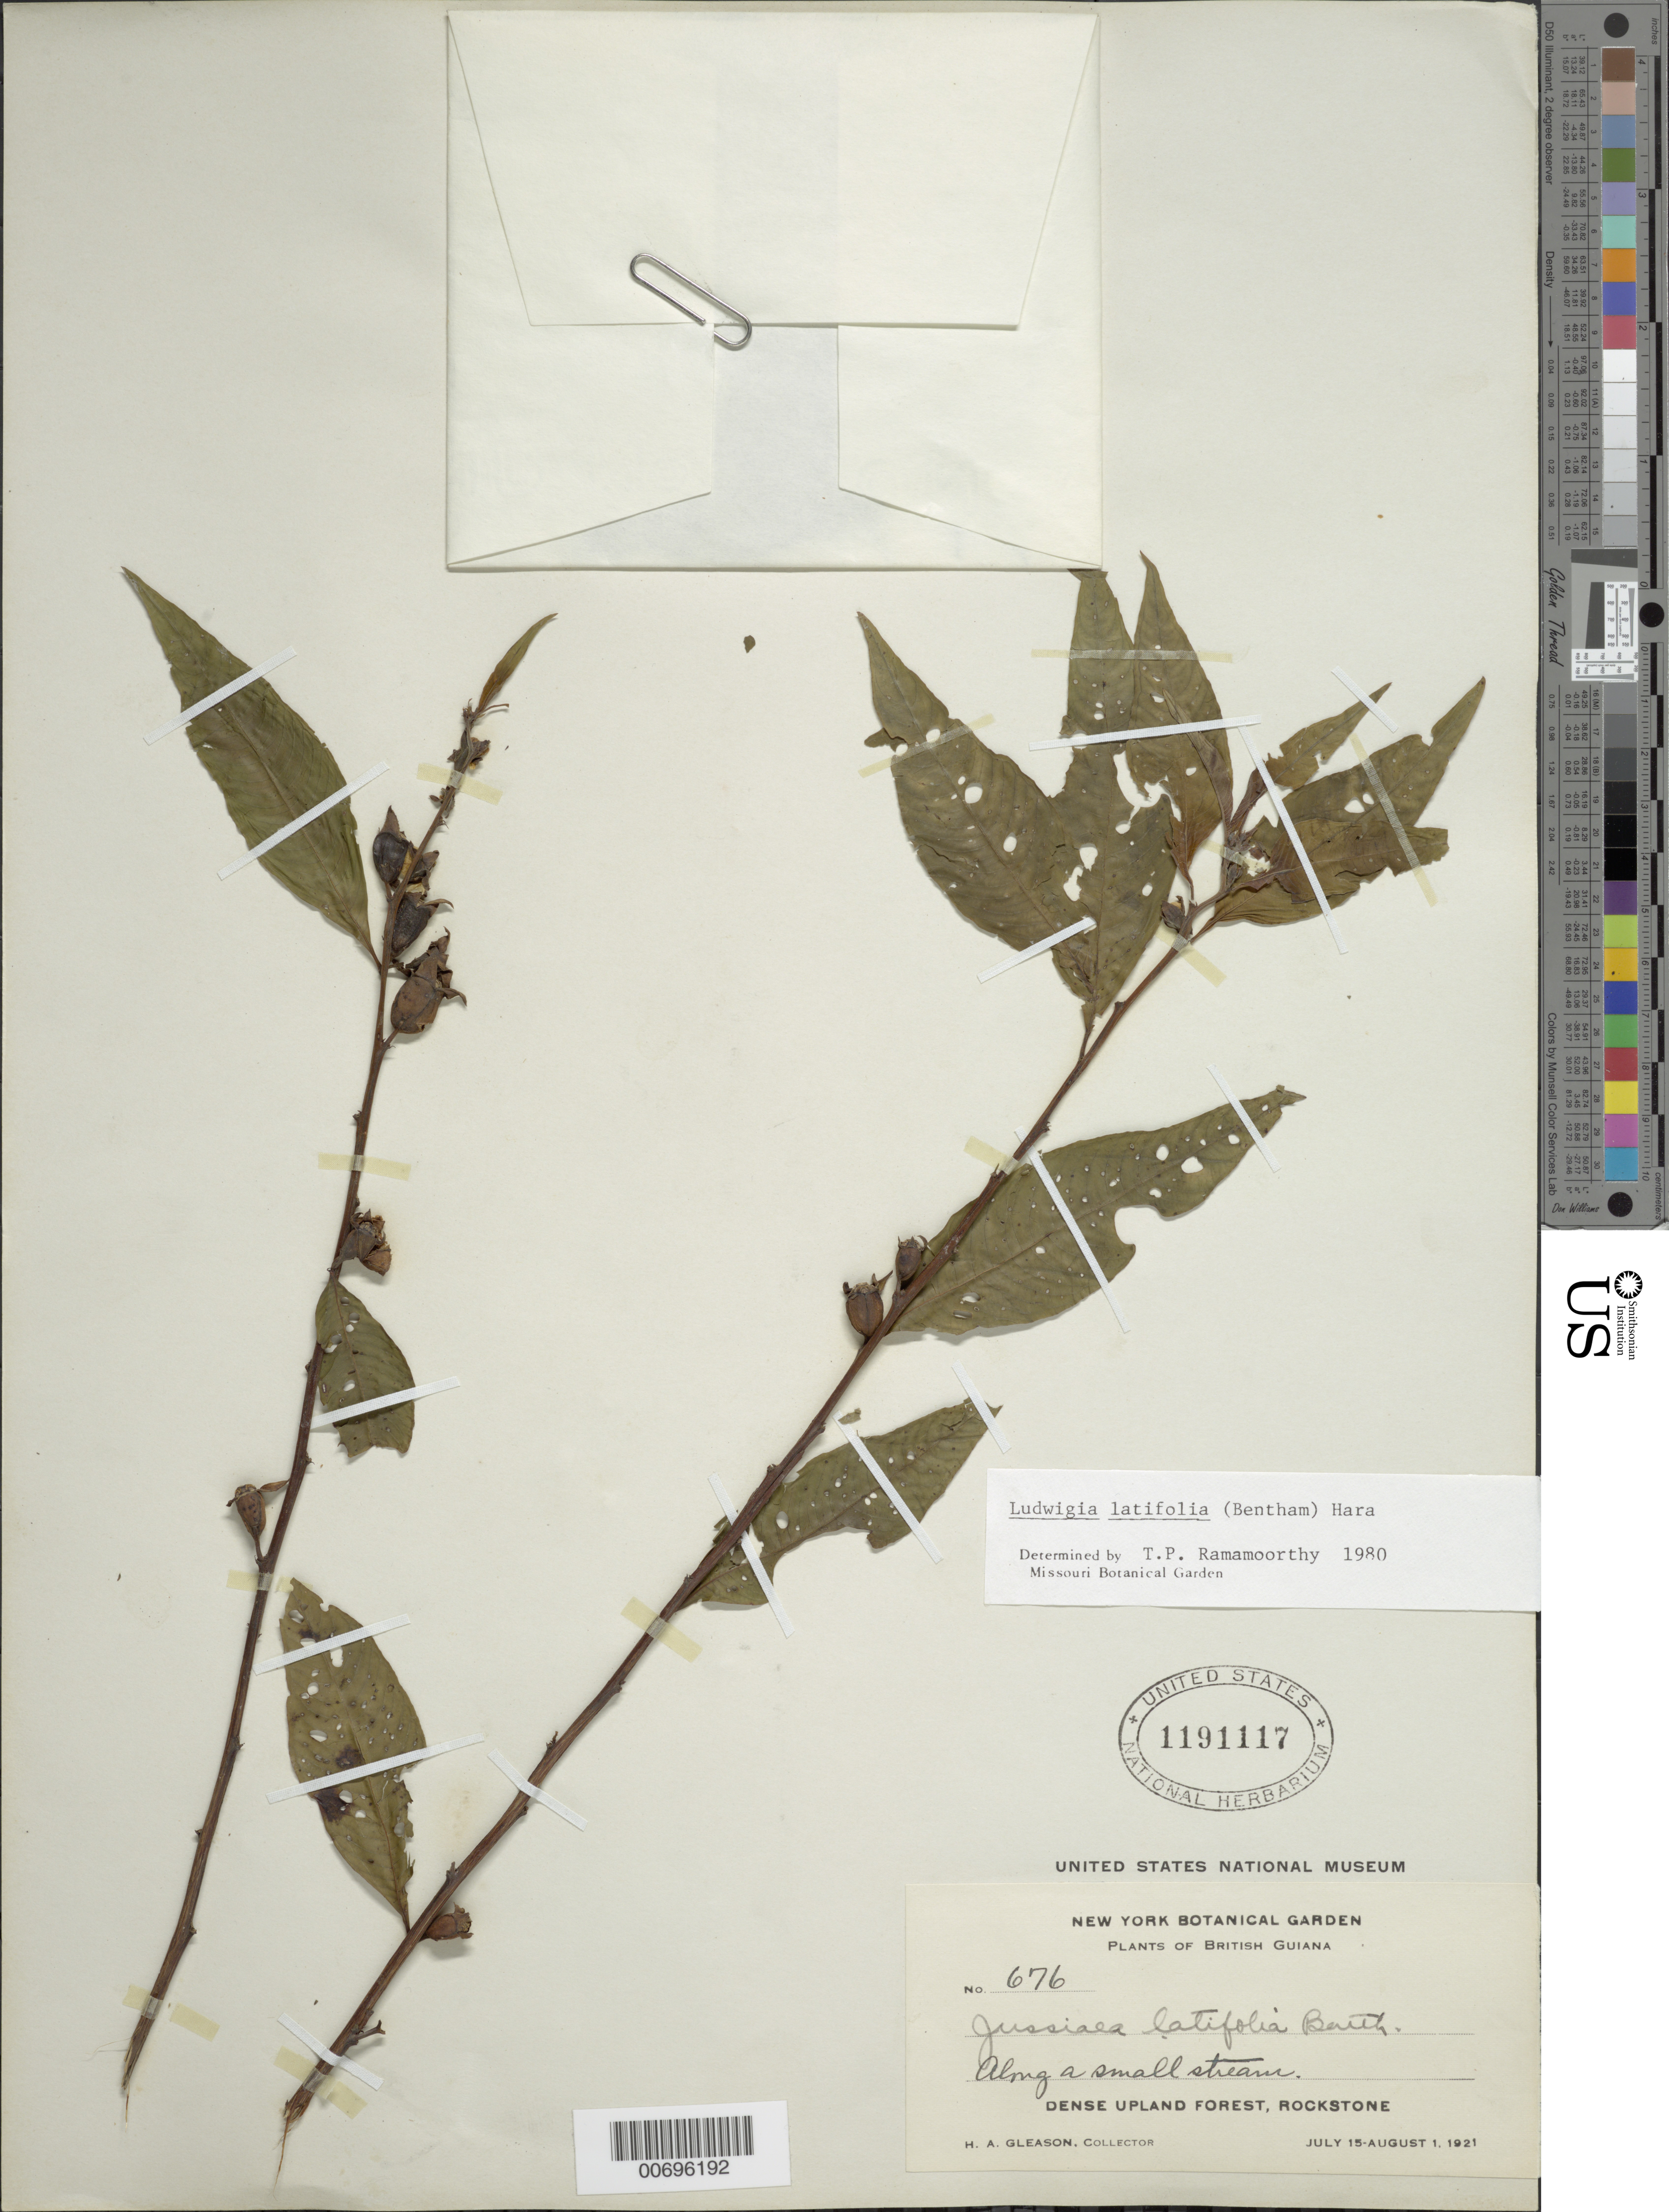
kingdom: Plantae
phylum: Tracheophyta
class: Magnoliopsida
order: Myrtales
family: Onagraceae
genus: Ludwigia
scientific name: Ludwigia latifolia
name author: (Benth.) H. Hara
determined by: Ramamoorthy, T. P.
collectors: H. A. Gleason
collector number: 676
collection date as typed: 15-Jul-21 to 1-Aug-21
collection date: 1921-07-15/1921-08-01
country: Guyana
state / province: U. Demerara-Berbice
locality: Rockstone, in and about the village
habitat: Dense upland forest, along a small stream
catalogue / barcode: US 1191117